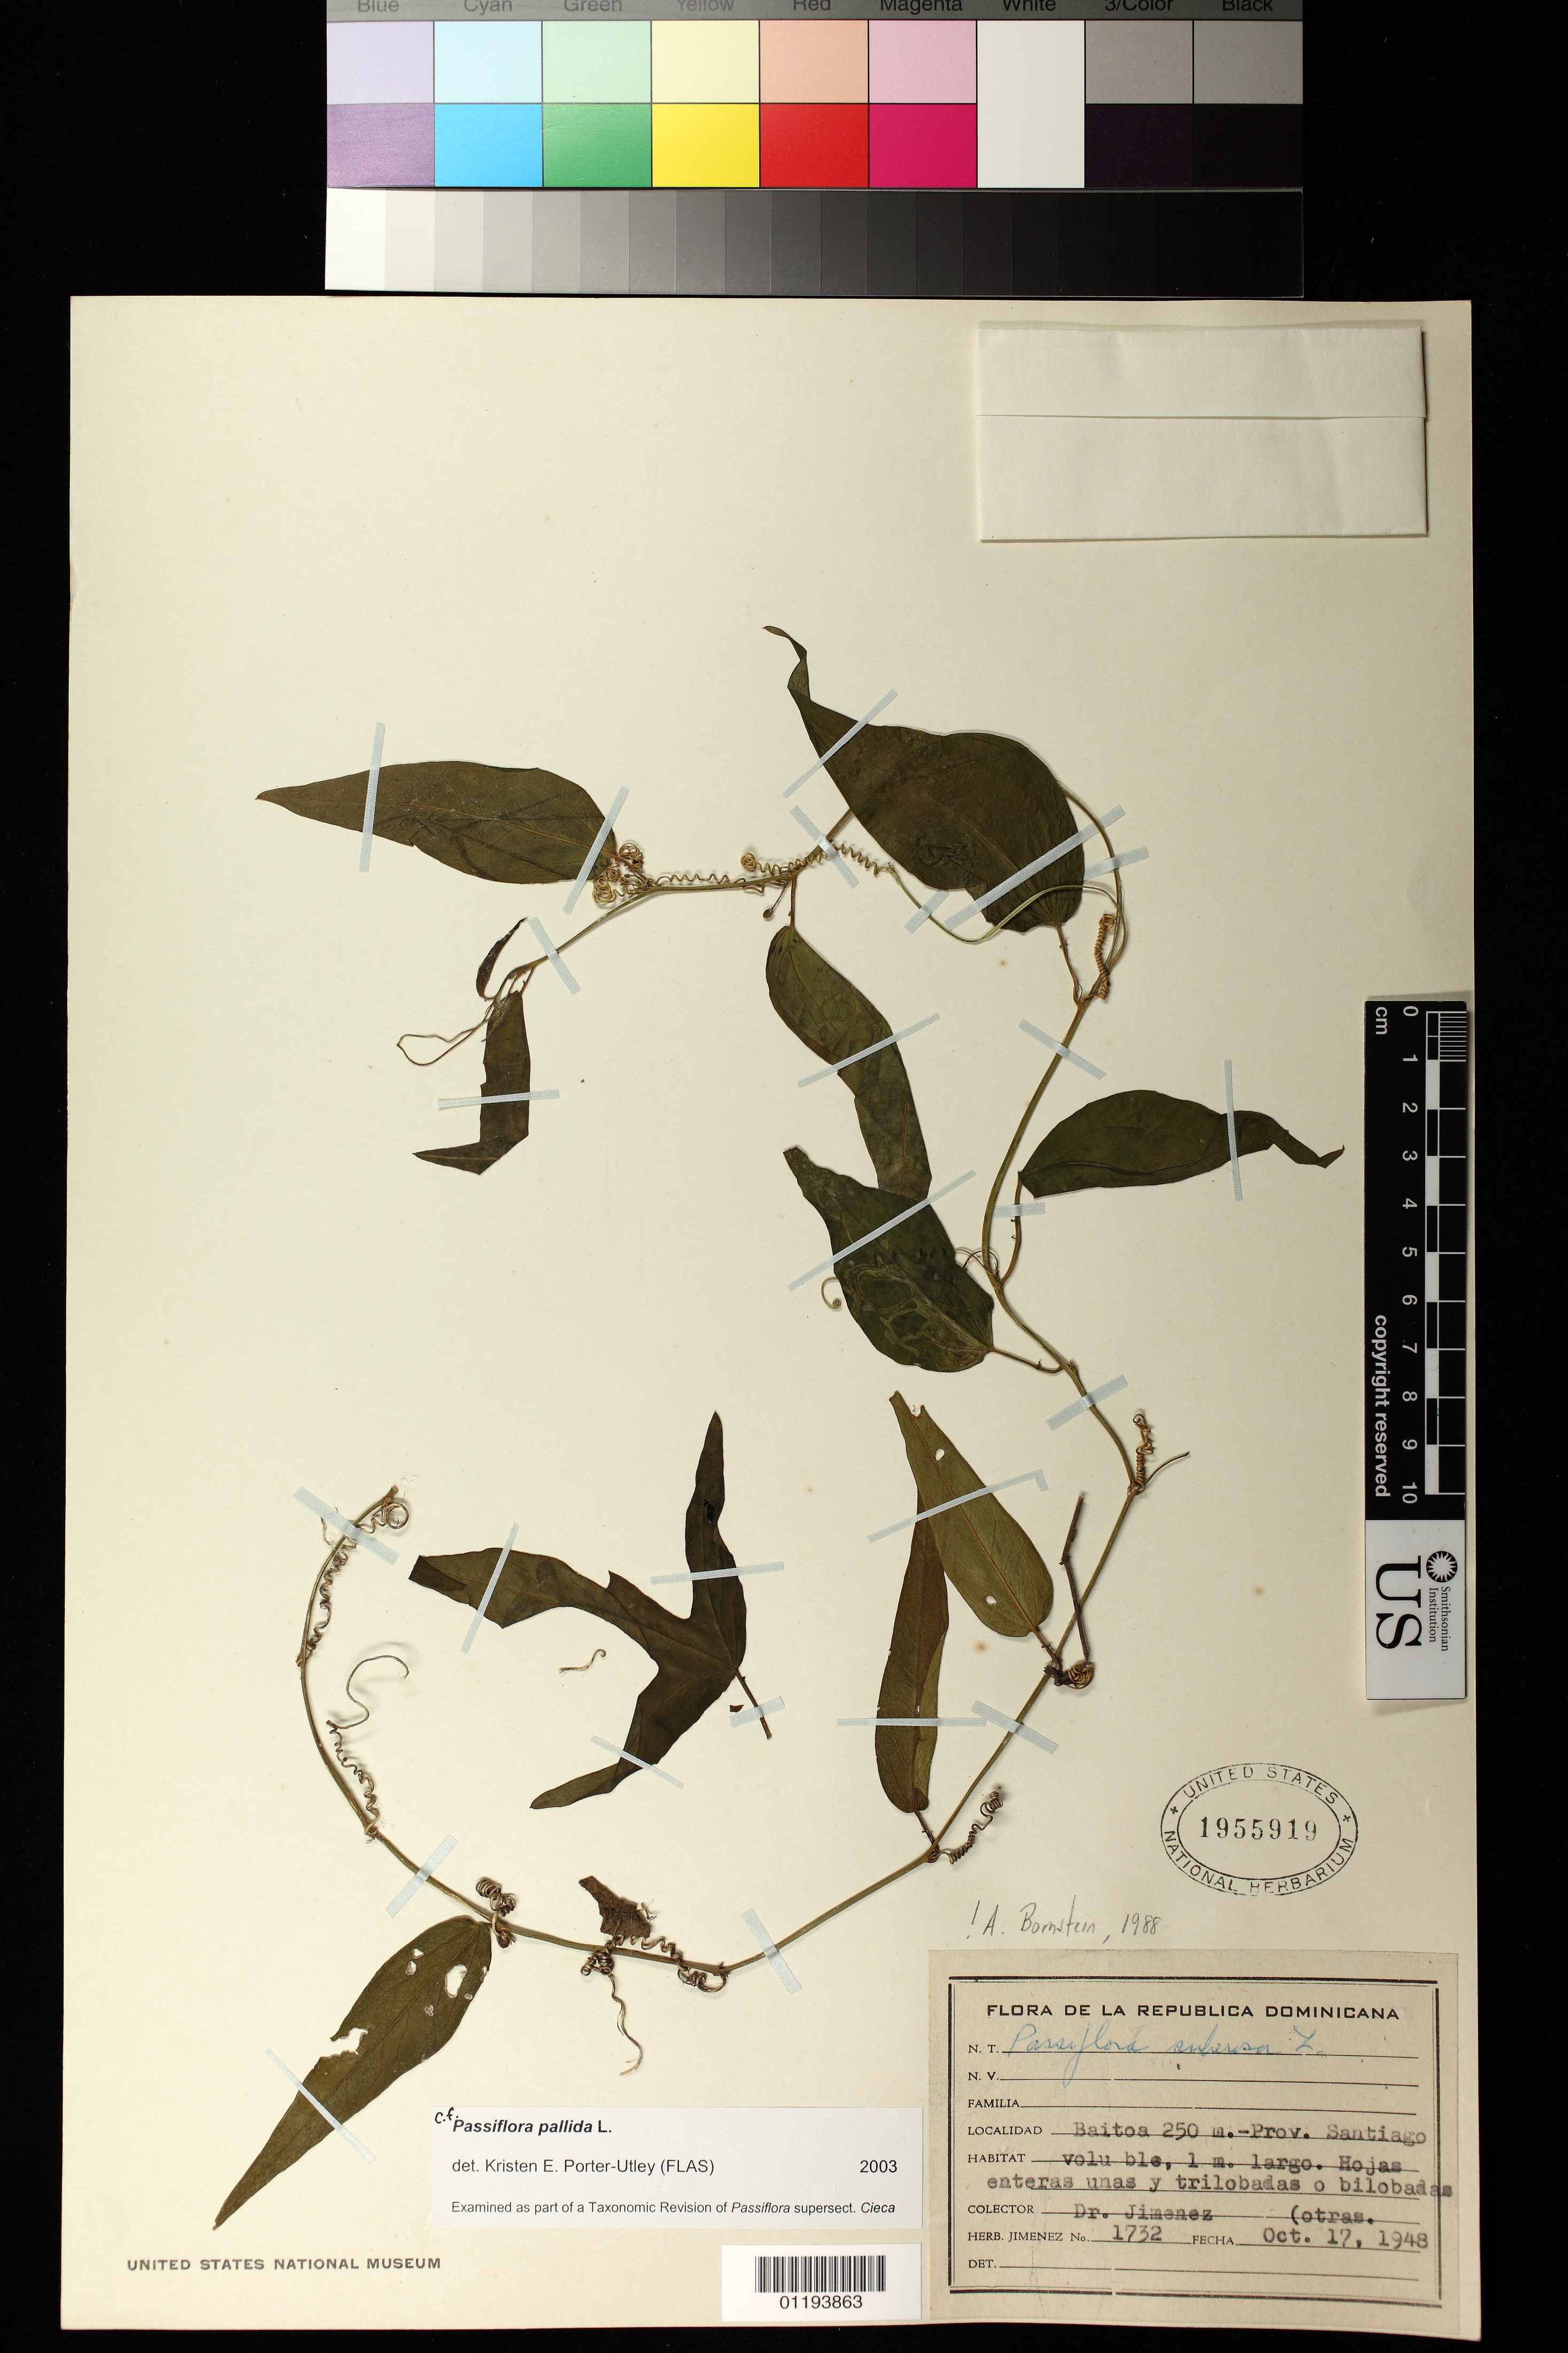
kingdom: Plantae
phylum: Tracheophyta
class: Magnoliopsida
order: Malpighiales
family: Passifloraceae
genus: Passiflora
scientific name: Passiflora pallida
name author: L.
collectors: A. Jimenez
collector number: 1732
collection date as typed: Oct 17 1948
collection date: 1948-10-17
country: Dominican Republic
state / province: Santiago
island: Hispaniola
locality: Baitoa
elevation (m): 250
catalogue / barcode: US 1955919